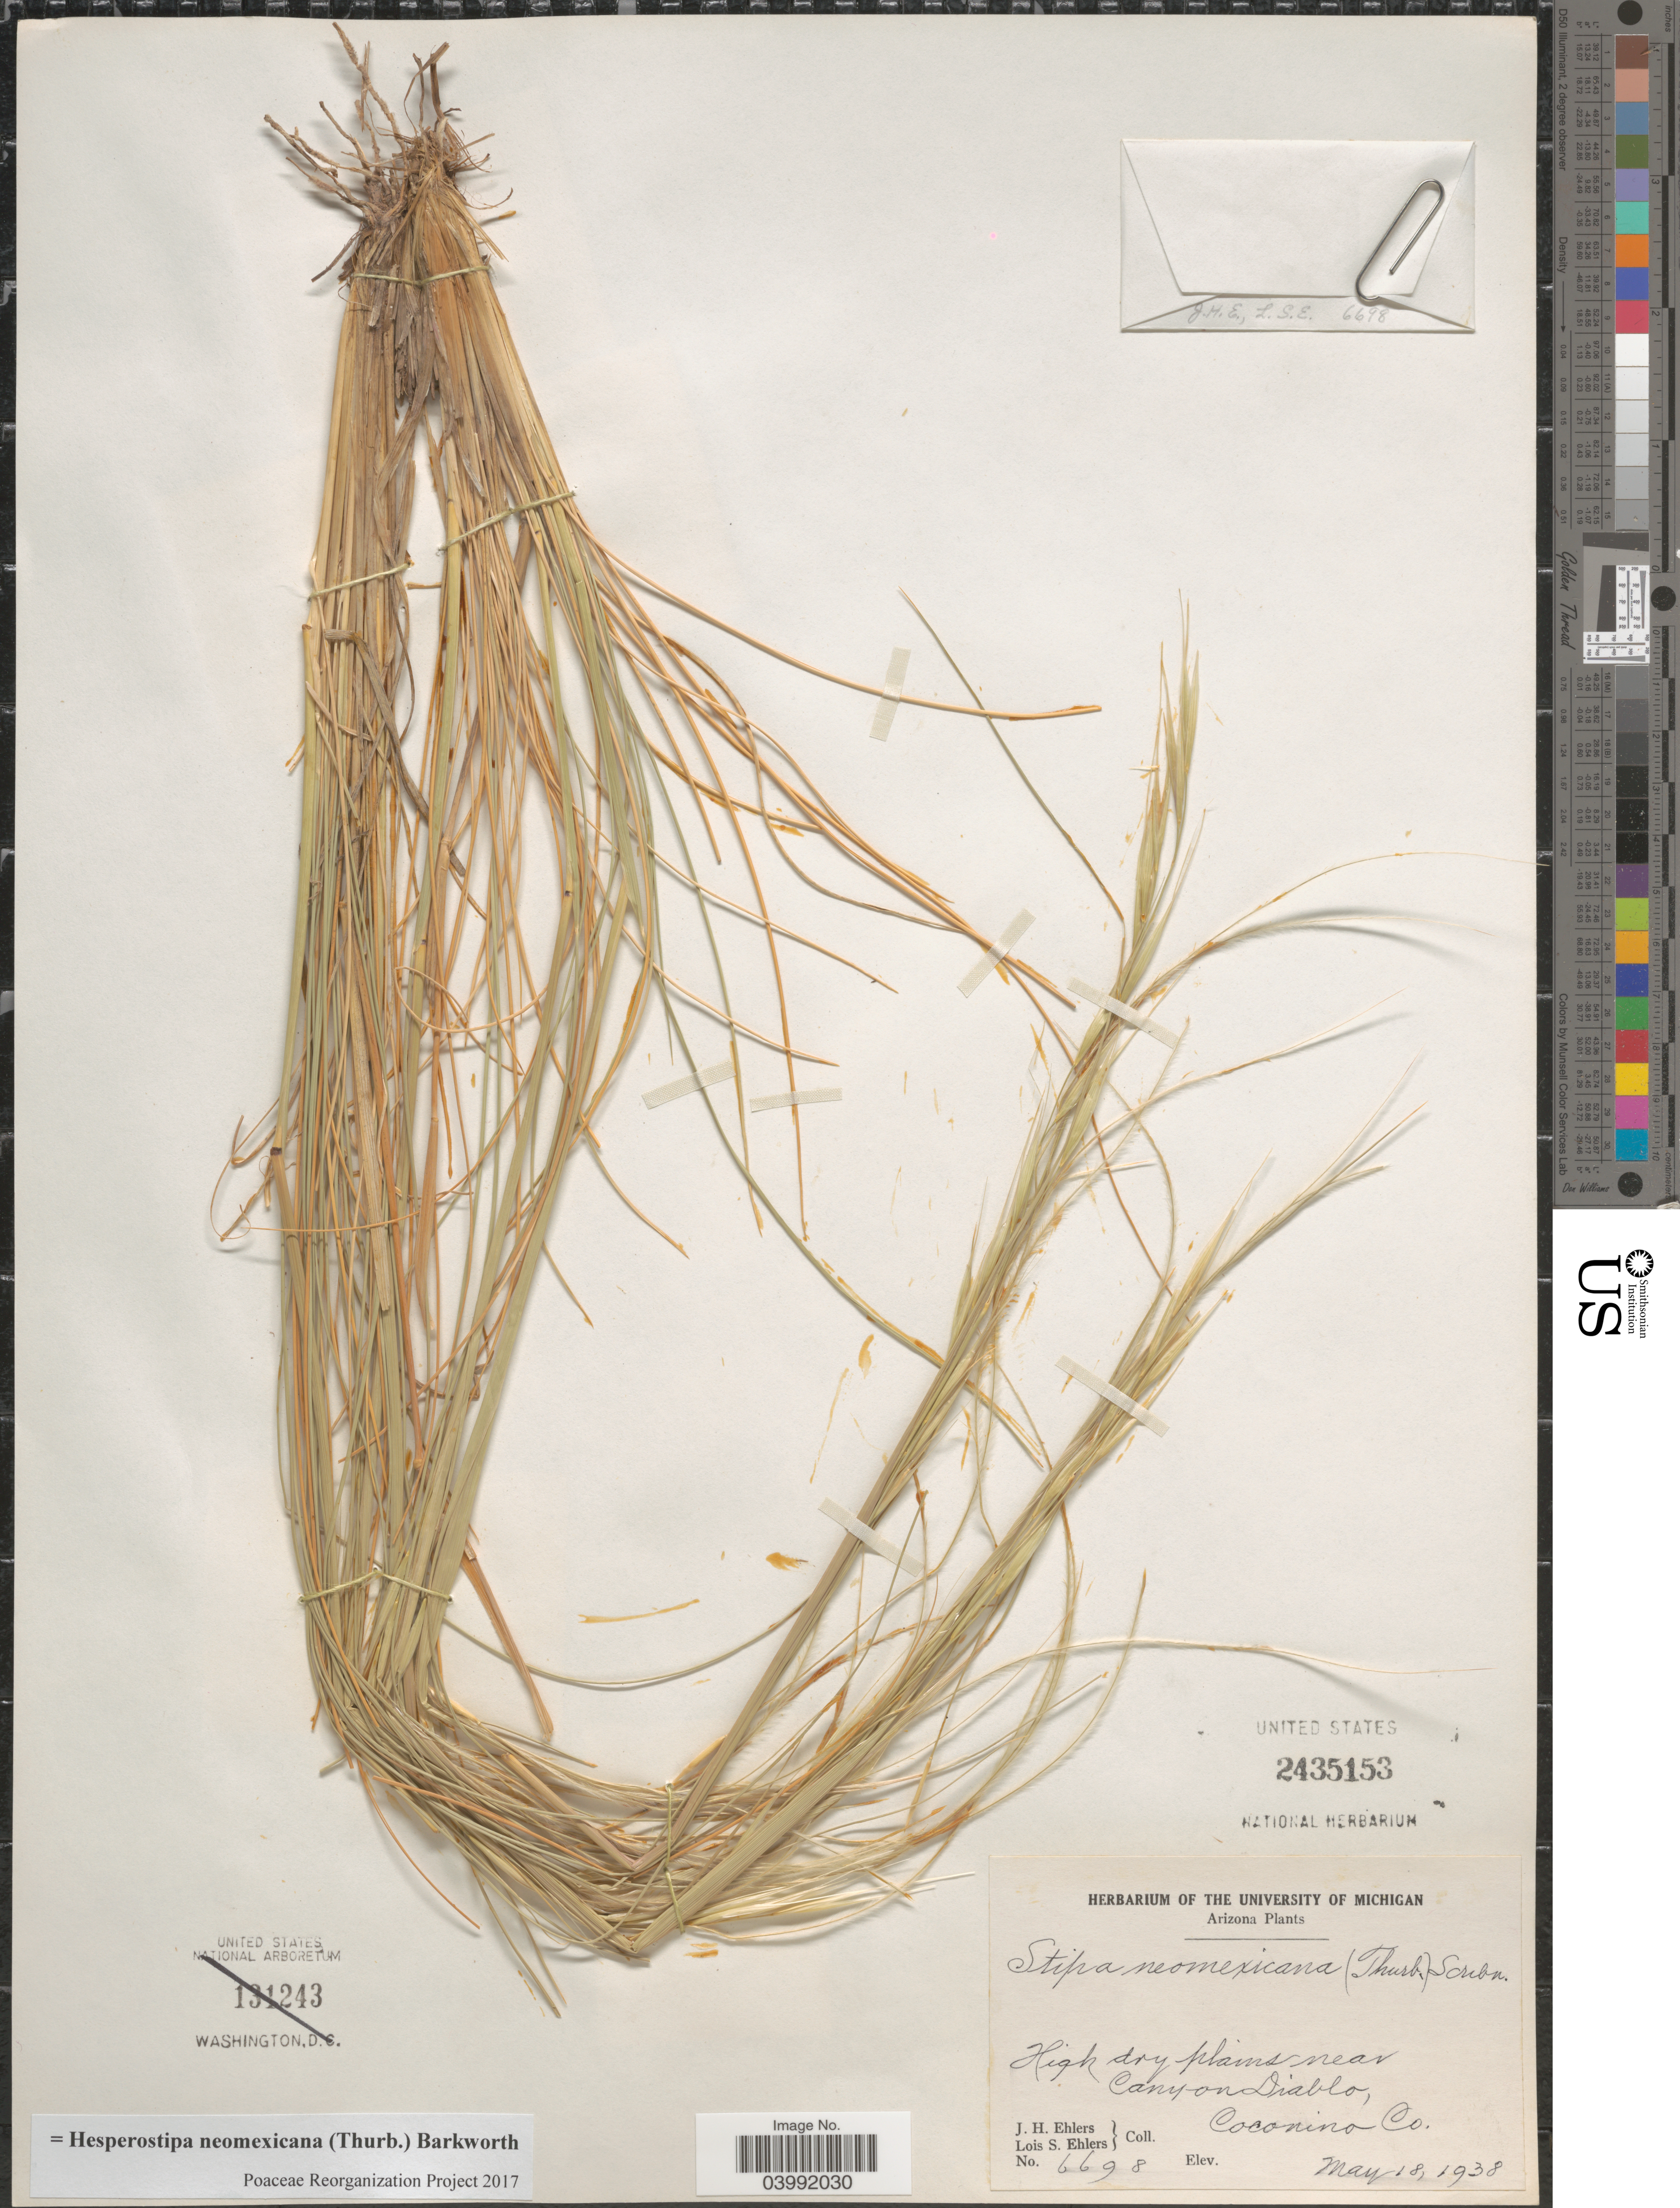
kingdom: Plantae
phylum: Tracheophyta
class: Liliopsida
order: Poales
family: Poaceae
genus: Hesperostipa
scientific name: Hesperostipa neomexicana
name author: (Thurb.) Barkworth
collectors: J. H. Ehlers & L. Ehlers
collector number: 6698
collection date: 1938-05-18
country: United States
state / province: Arizona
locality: High dry plains near Canyon Diablo, Coconino Co.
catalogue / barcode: US 2435153